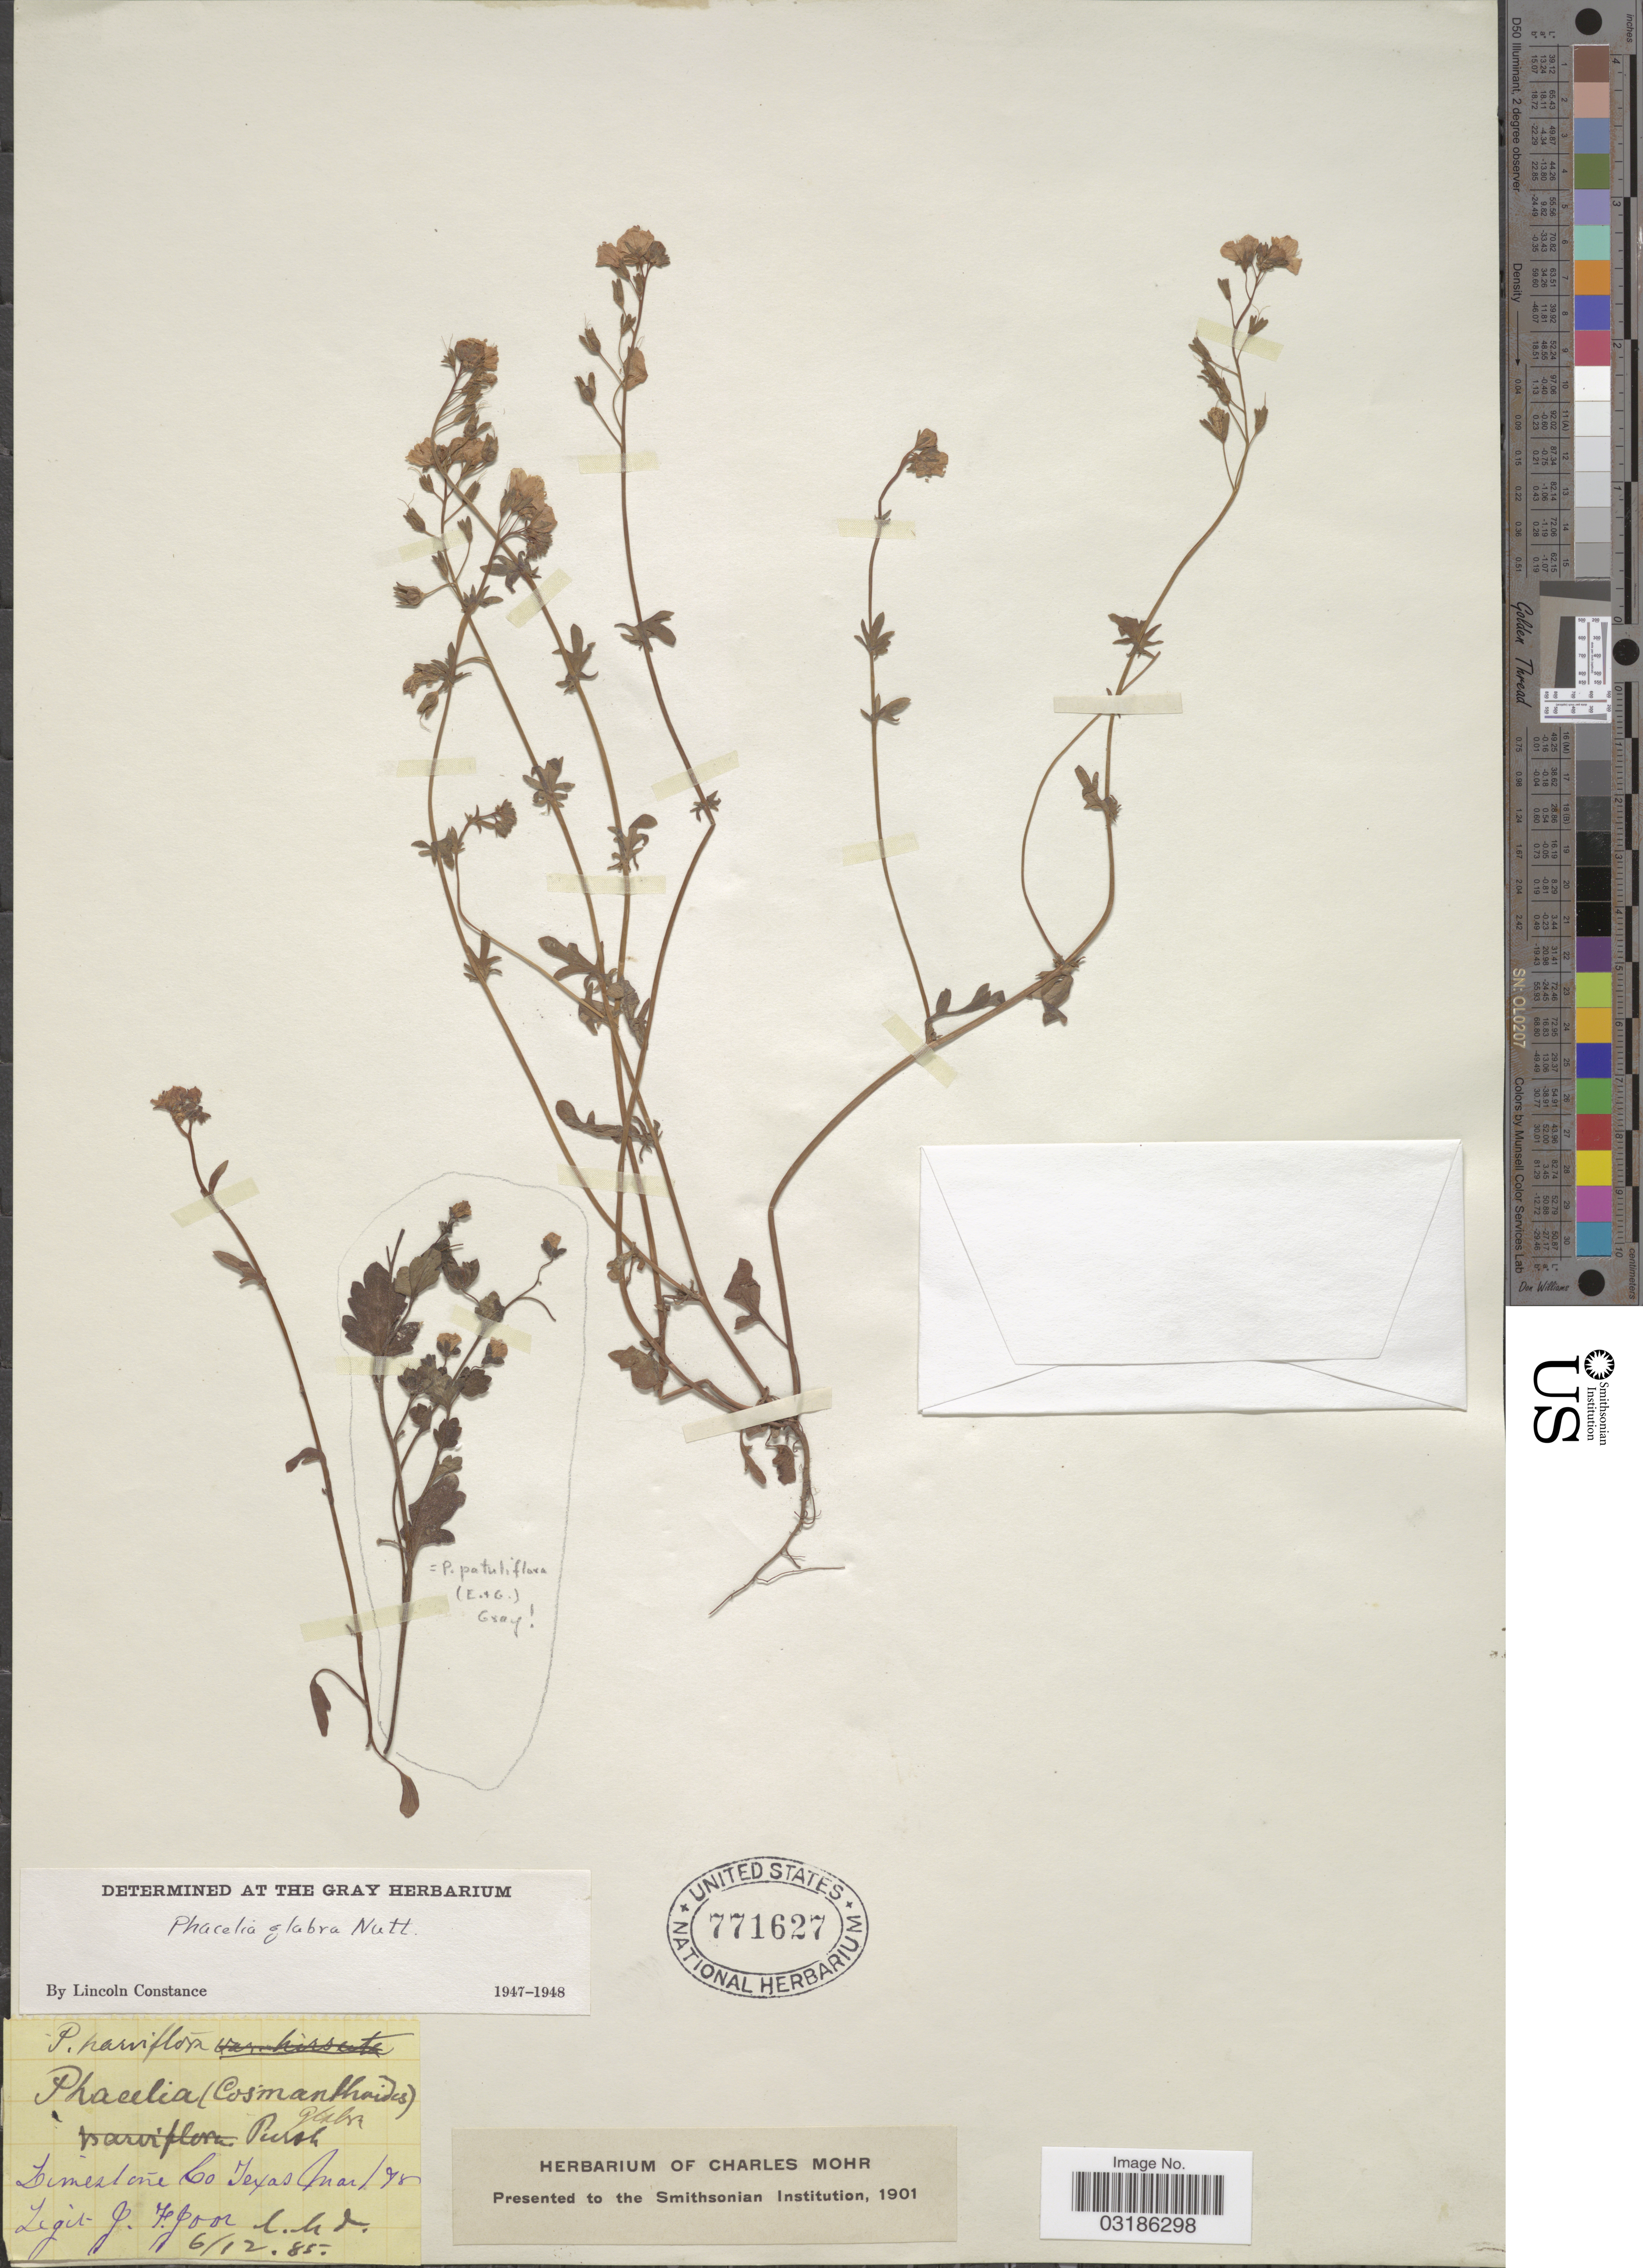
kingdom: Plantae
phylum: Tracheophyta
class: Magnoliopsida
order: Boraginales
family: Hydrophyllaceae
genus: Phacelia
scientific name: Phacelia glabra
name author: Nutt.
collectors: J. F. Joor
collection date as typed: Transcribed d/m/y: /3/78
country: United States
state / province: Texas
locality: Limestone Co.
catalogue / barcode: US 771627